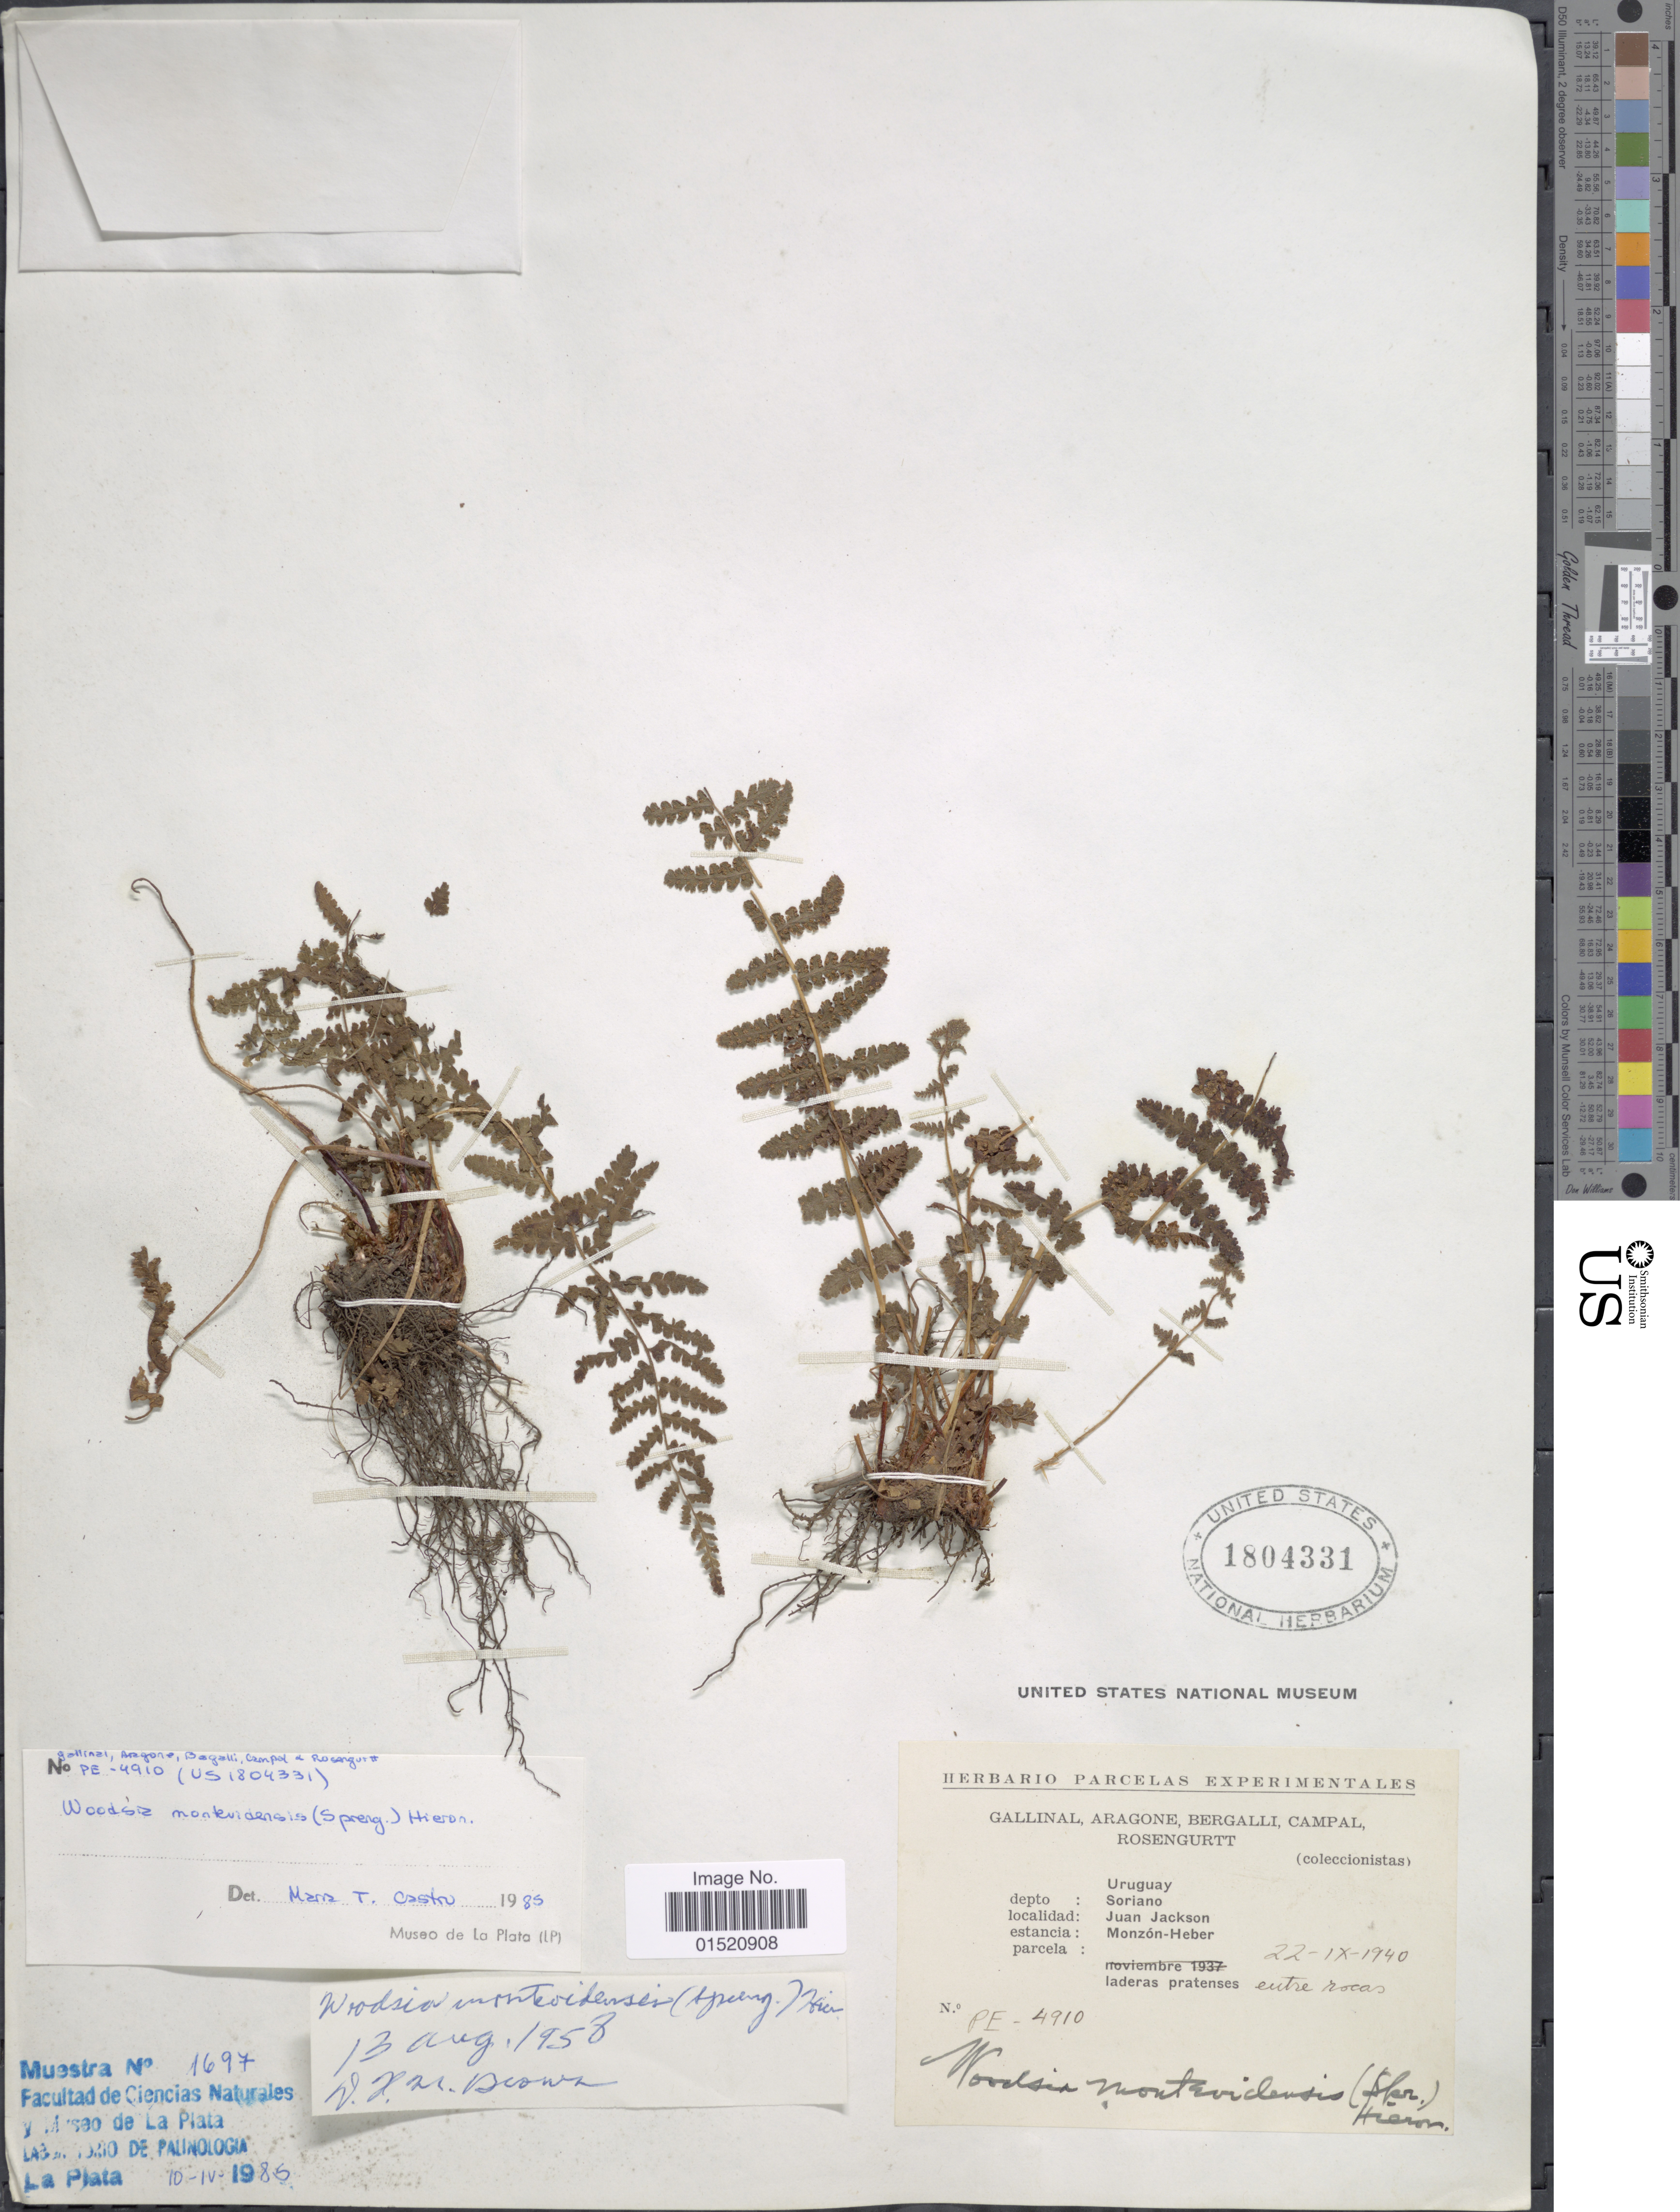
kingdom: Plantae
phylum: Tracheophyta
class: Polypodiopsida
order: Polypodiales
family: Woodsiaceae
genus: Woodsia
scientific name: Woodsia montevidensis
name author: (Spreng.) Hieron.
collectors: -. Gallinal, -- Aragone, -- Bergalli, -- Campal & Rosengurtt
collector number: PE-4910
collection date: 1940-09-22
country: Uruguay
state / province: Soriano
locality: Depto. Soriano, Juan Jackson, Estancia: Monzón-Heber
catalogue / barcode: US 1804331